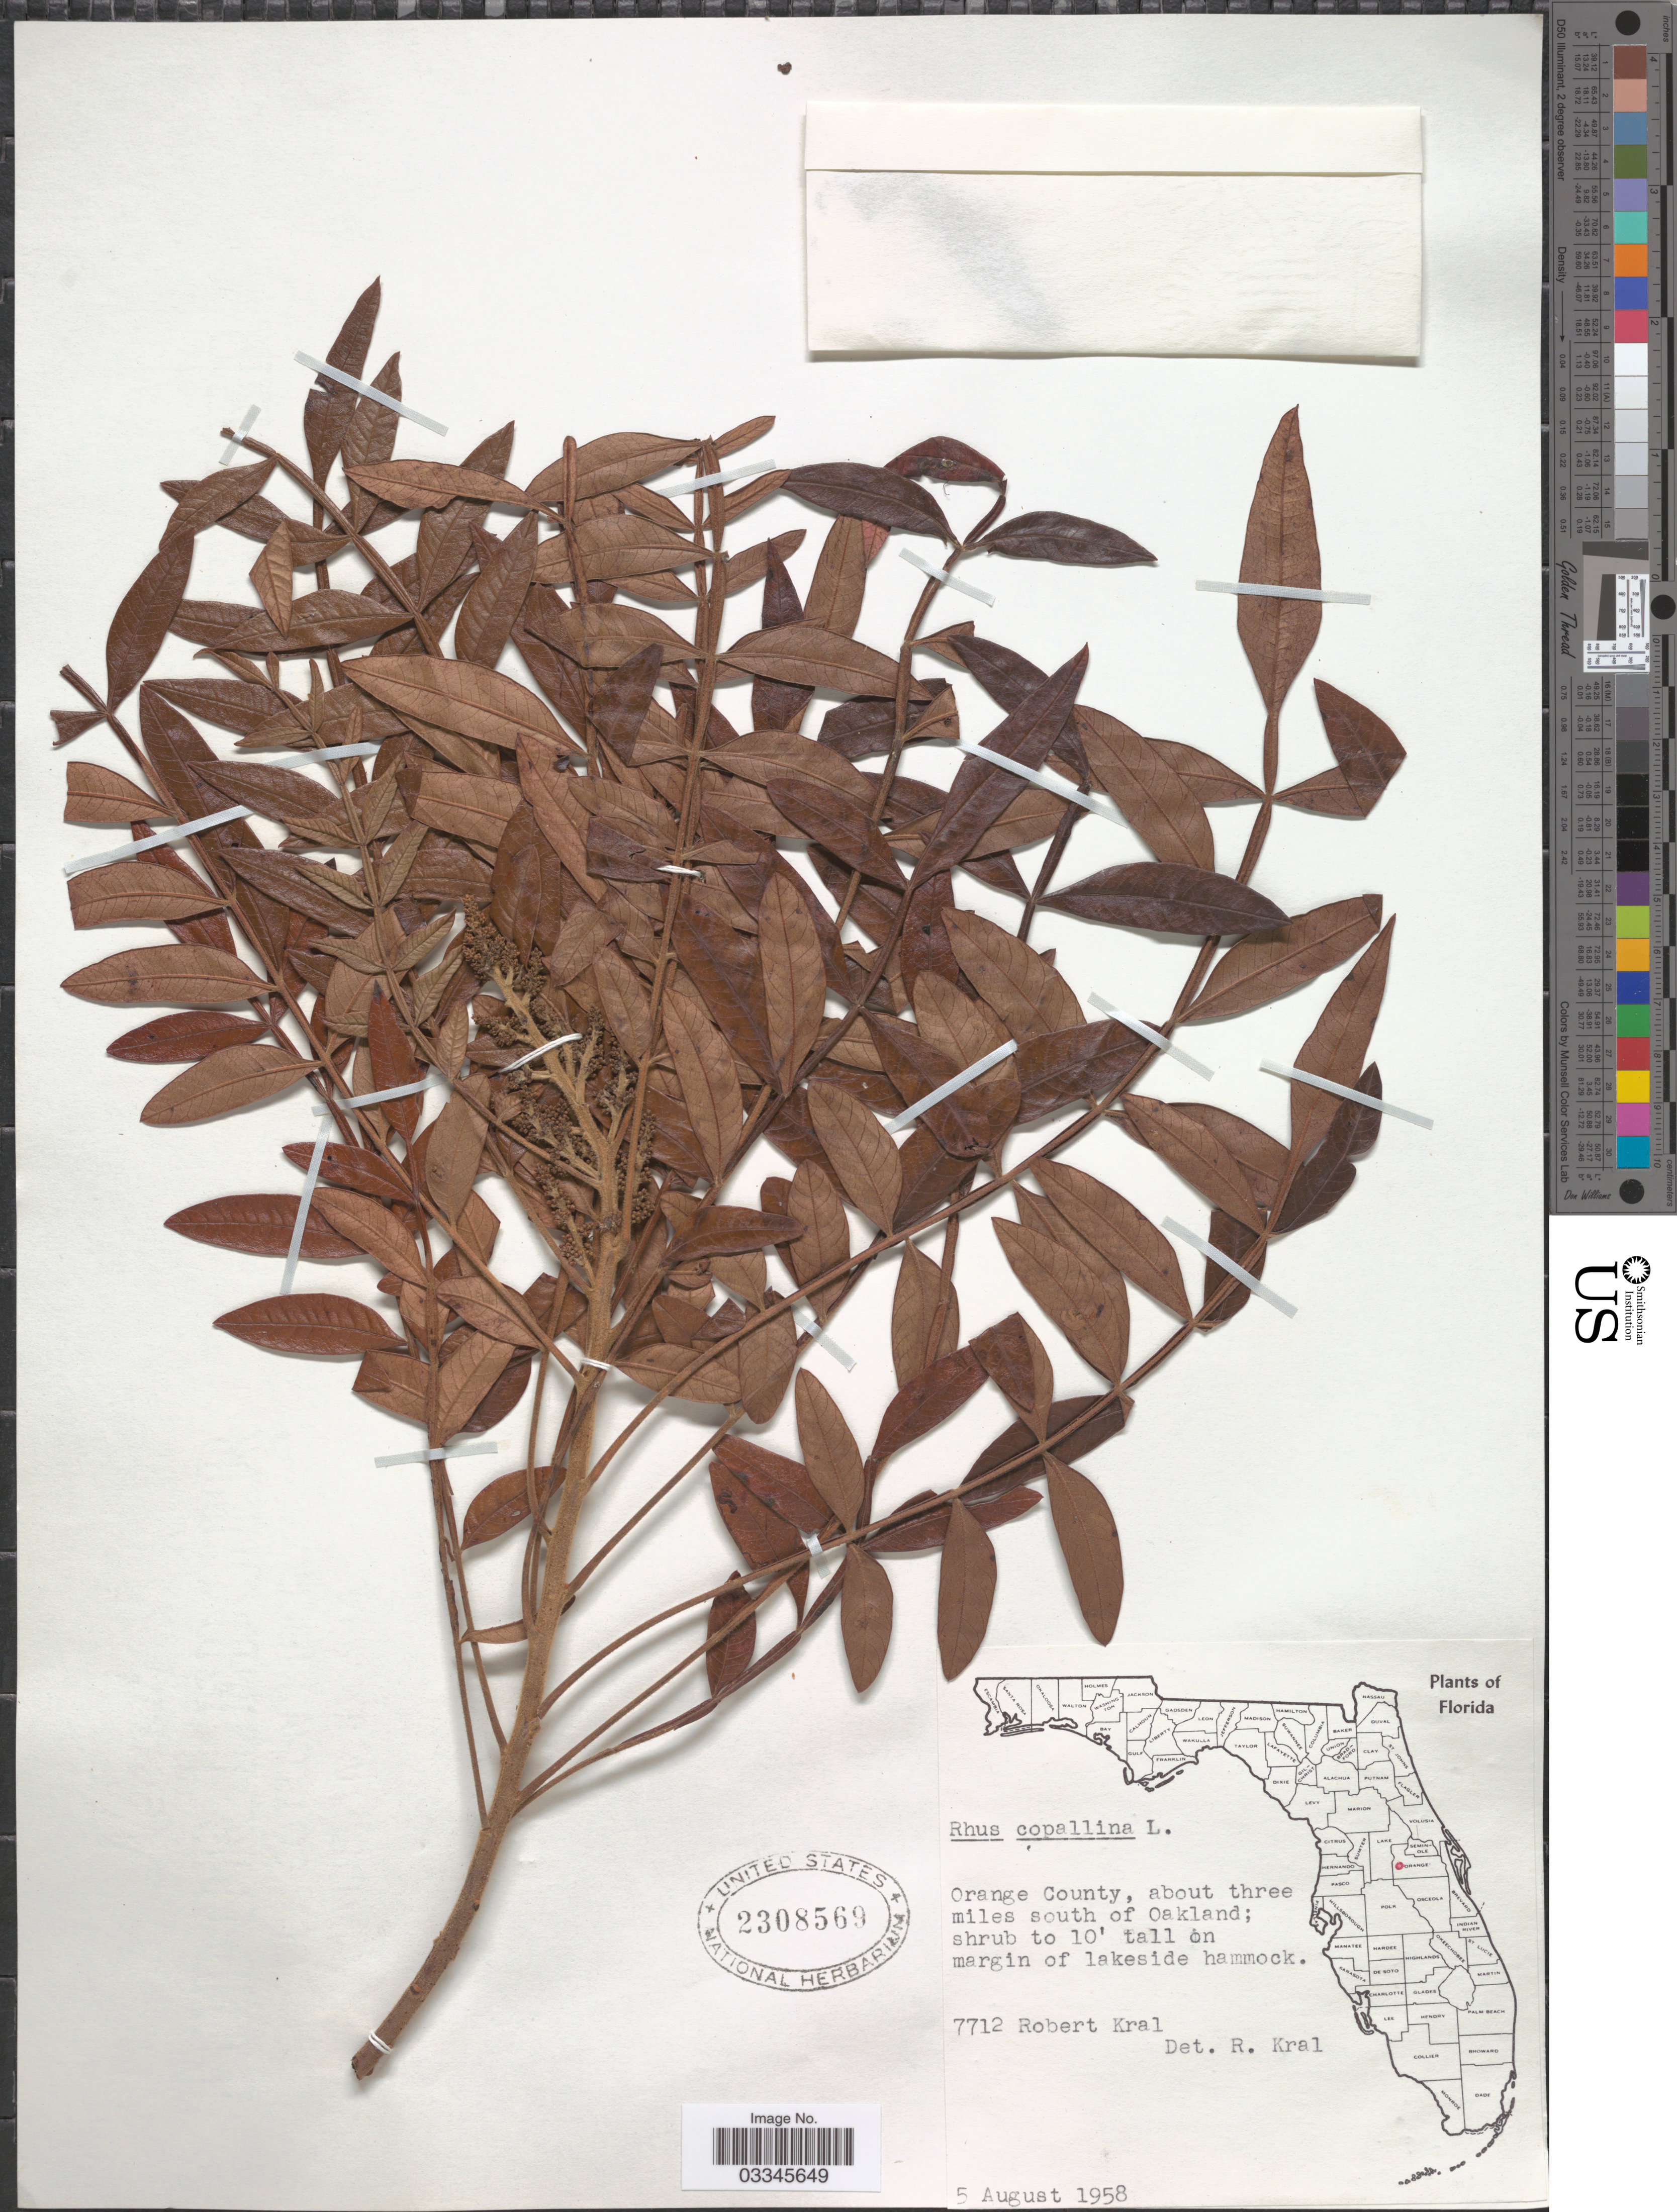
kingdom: Plantae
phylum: Tracheophyta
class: Magnoliopsida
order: Sapindales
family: Anacardiaceae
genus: Rhus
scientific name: Rhus copallinum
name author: L.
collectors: R. Kral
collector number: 7712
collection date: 1958-08-05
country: United States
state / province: Florida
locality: Orange County, about three miles south of Oakland, margin of lakeside hammock.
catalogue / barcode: US 2308569